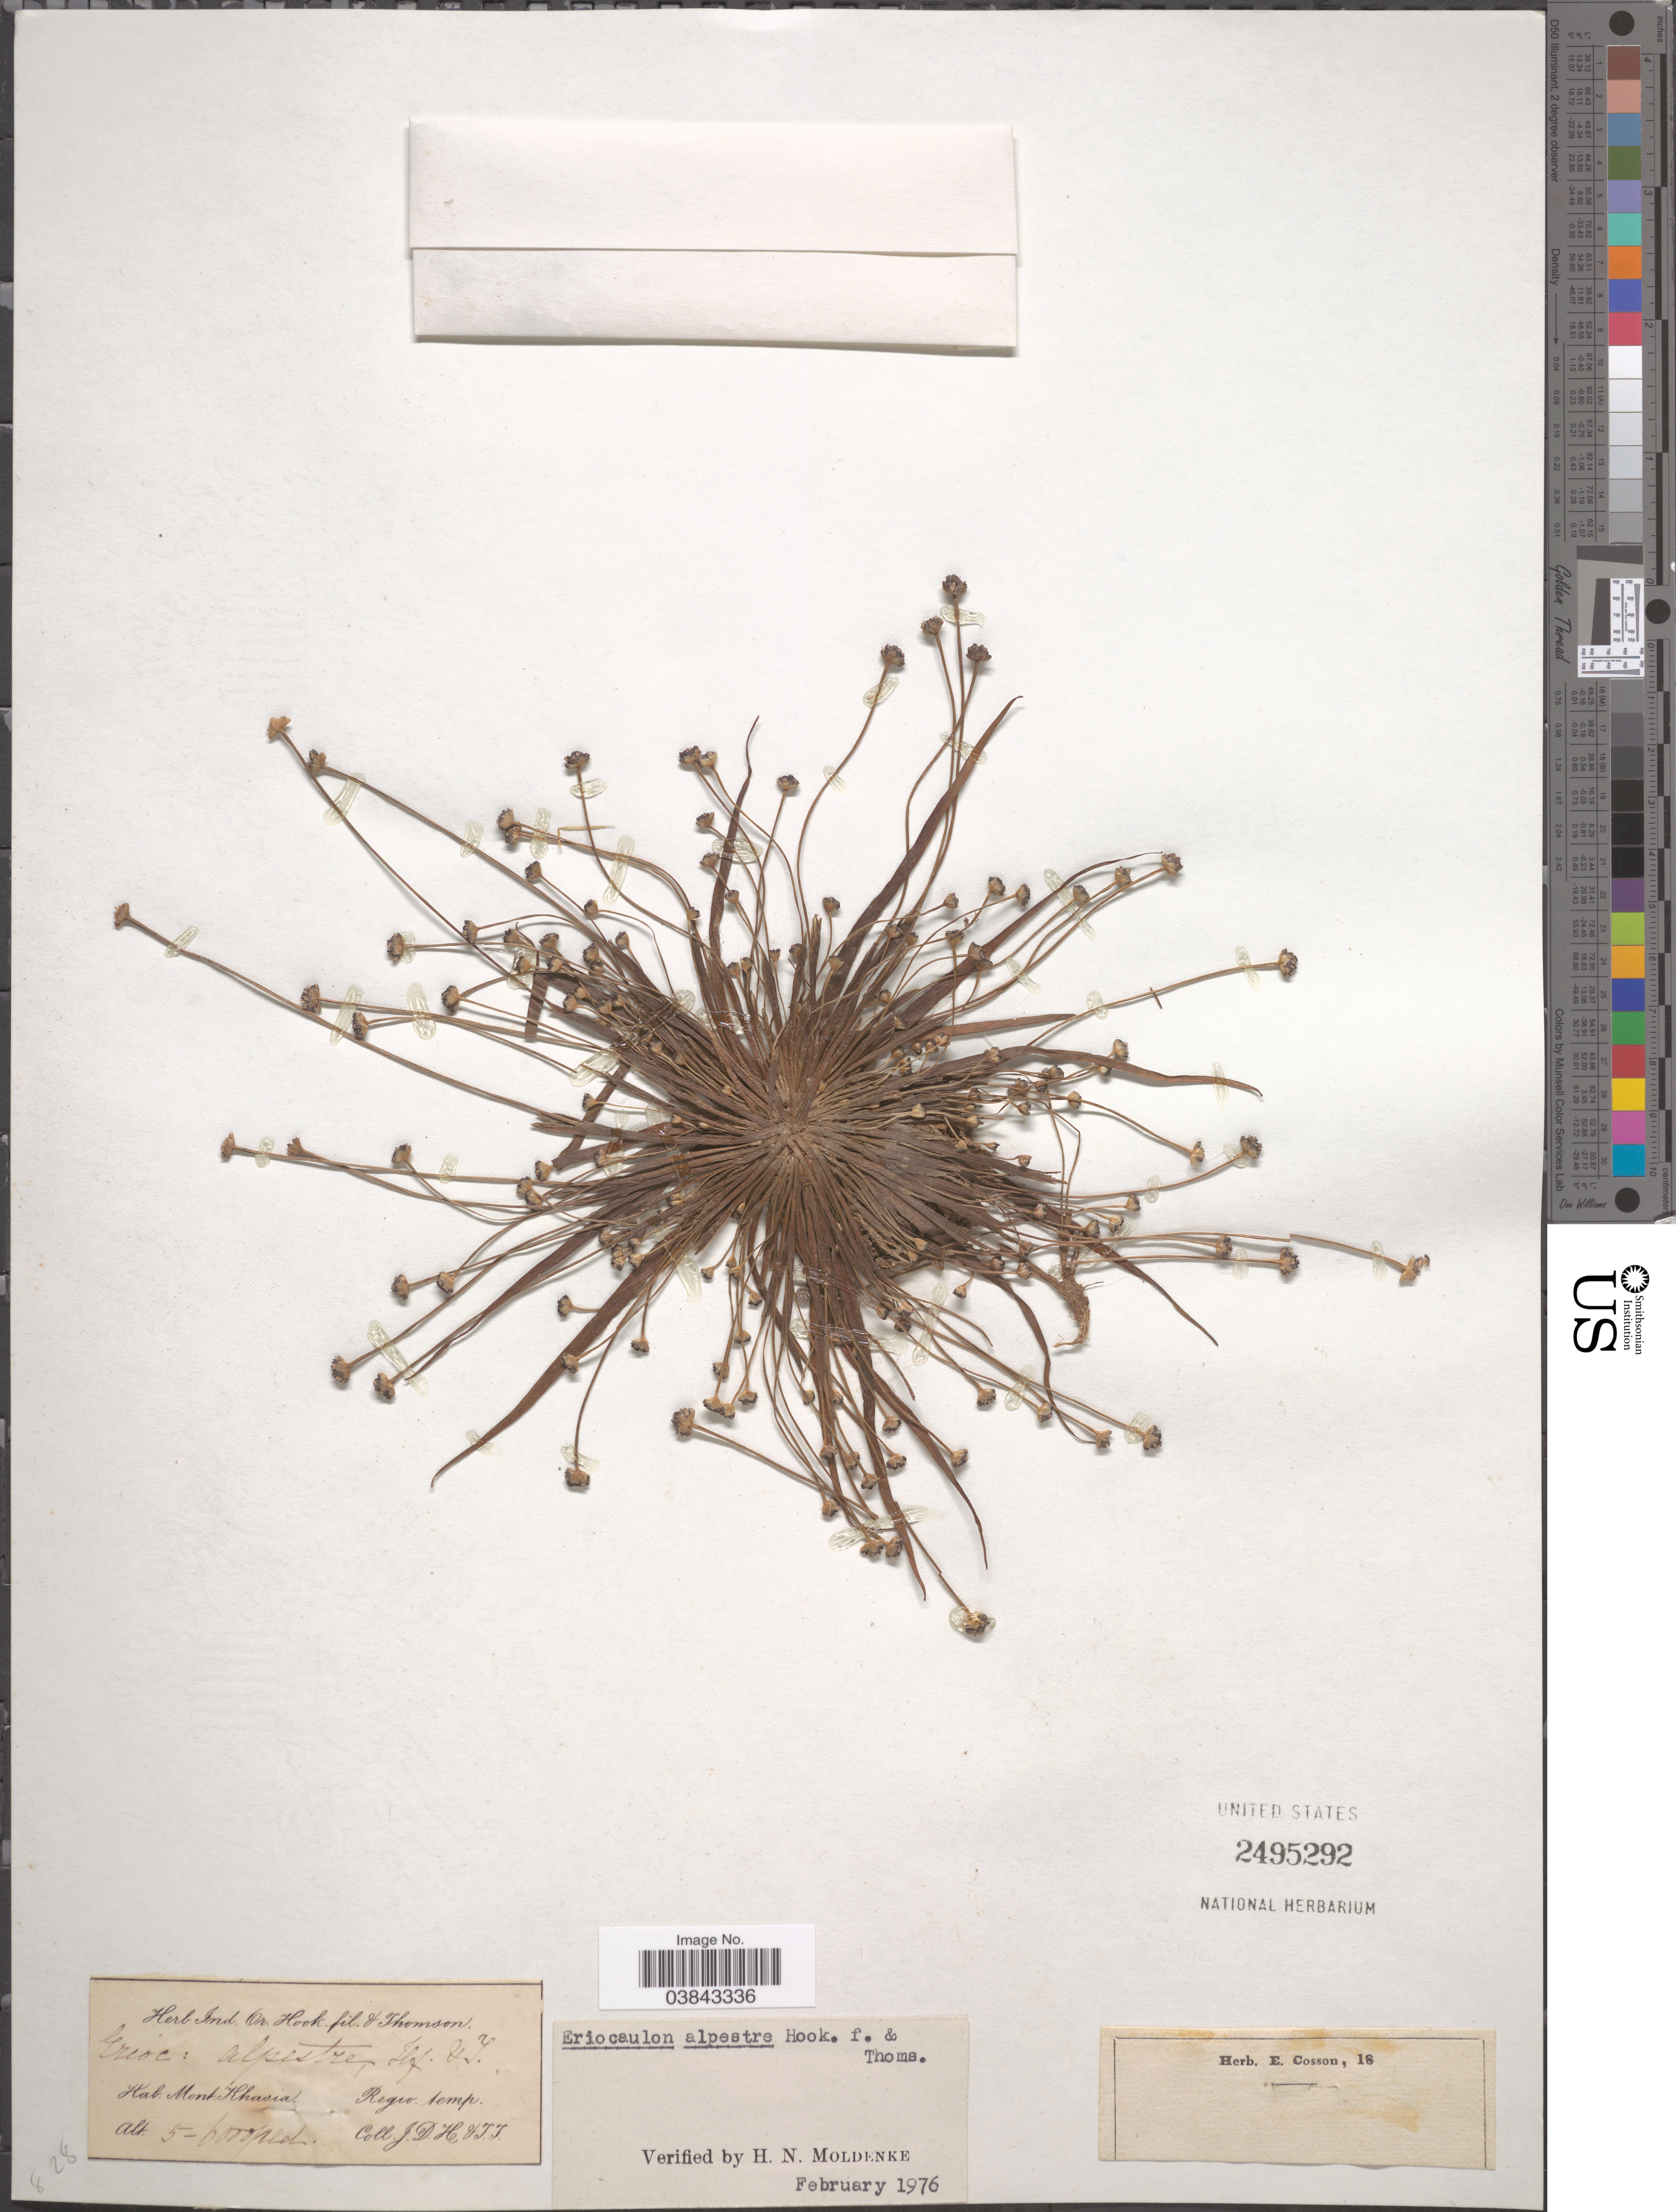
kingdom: Plantae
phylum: Tracheophyta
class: Liliopsida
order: Poales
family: Eriocaulaceae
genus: Eriocaulon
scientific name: Eriocaulon alpestre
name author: Hook. f. & Thomson ex Körn.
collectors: J. D. Hooker & T. Thomson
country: India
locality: Mont Khasia. Regio temp.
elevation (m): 1524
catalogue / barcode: US 2495292